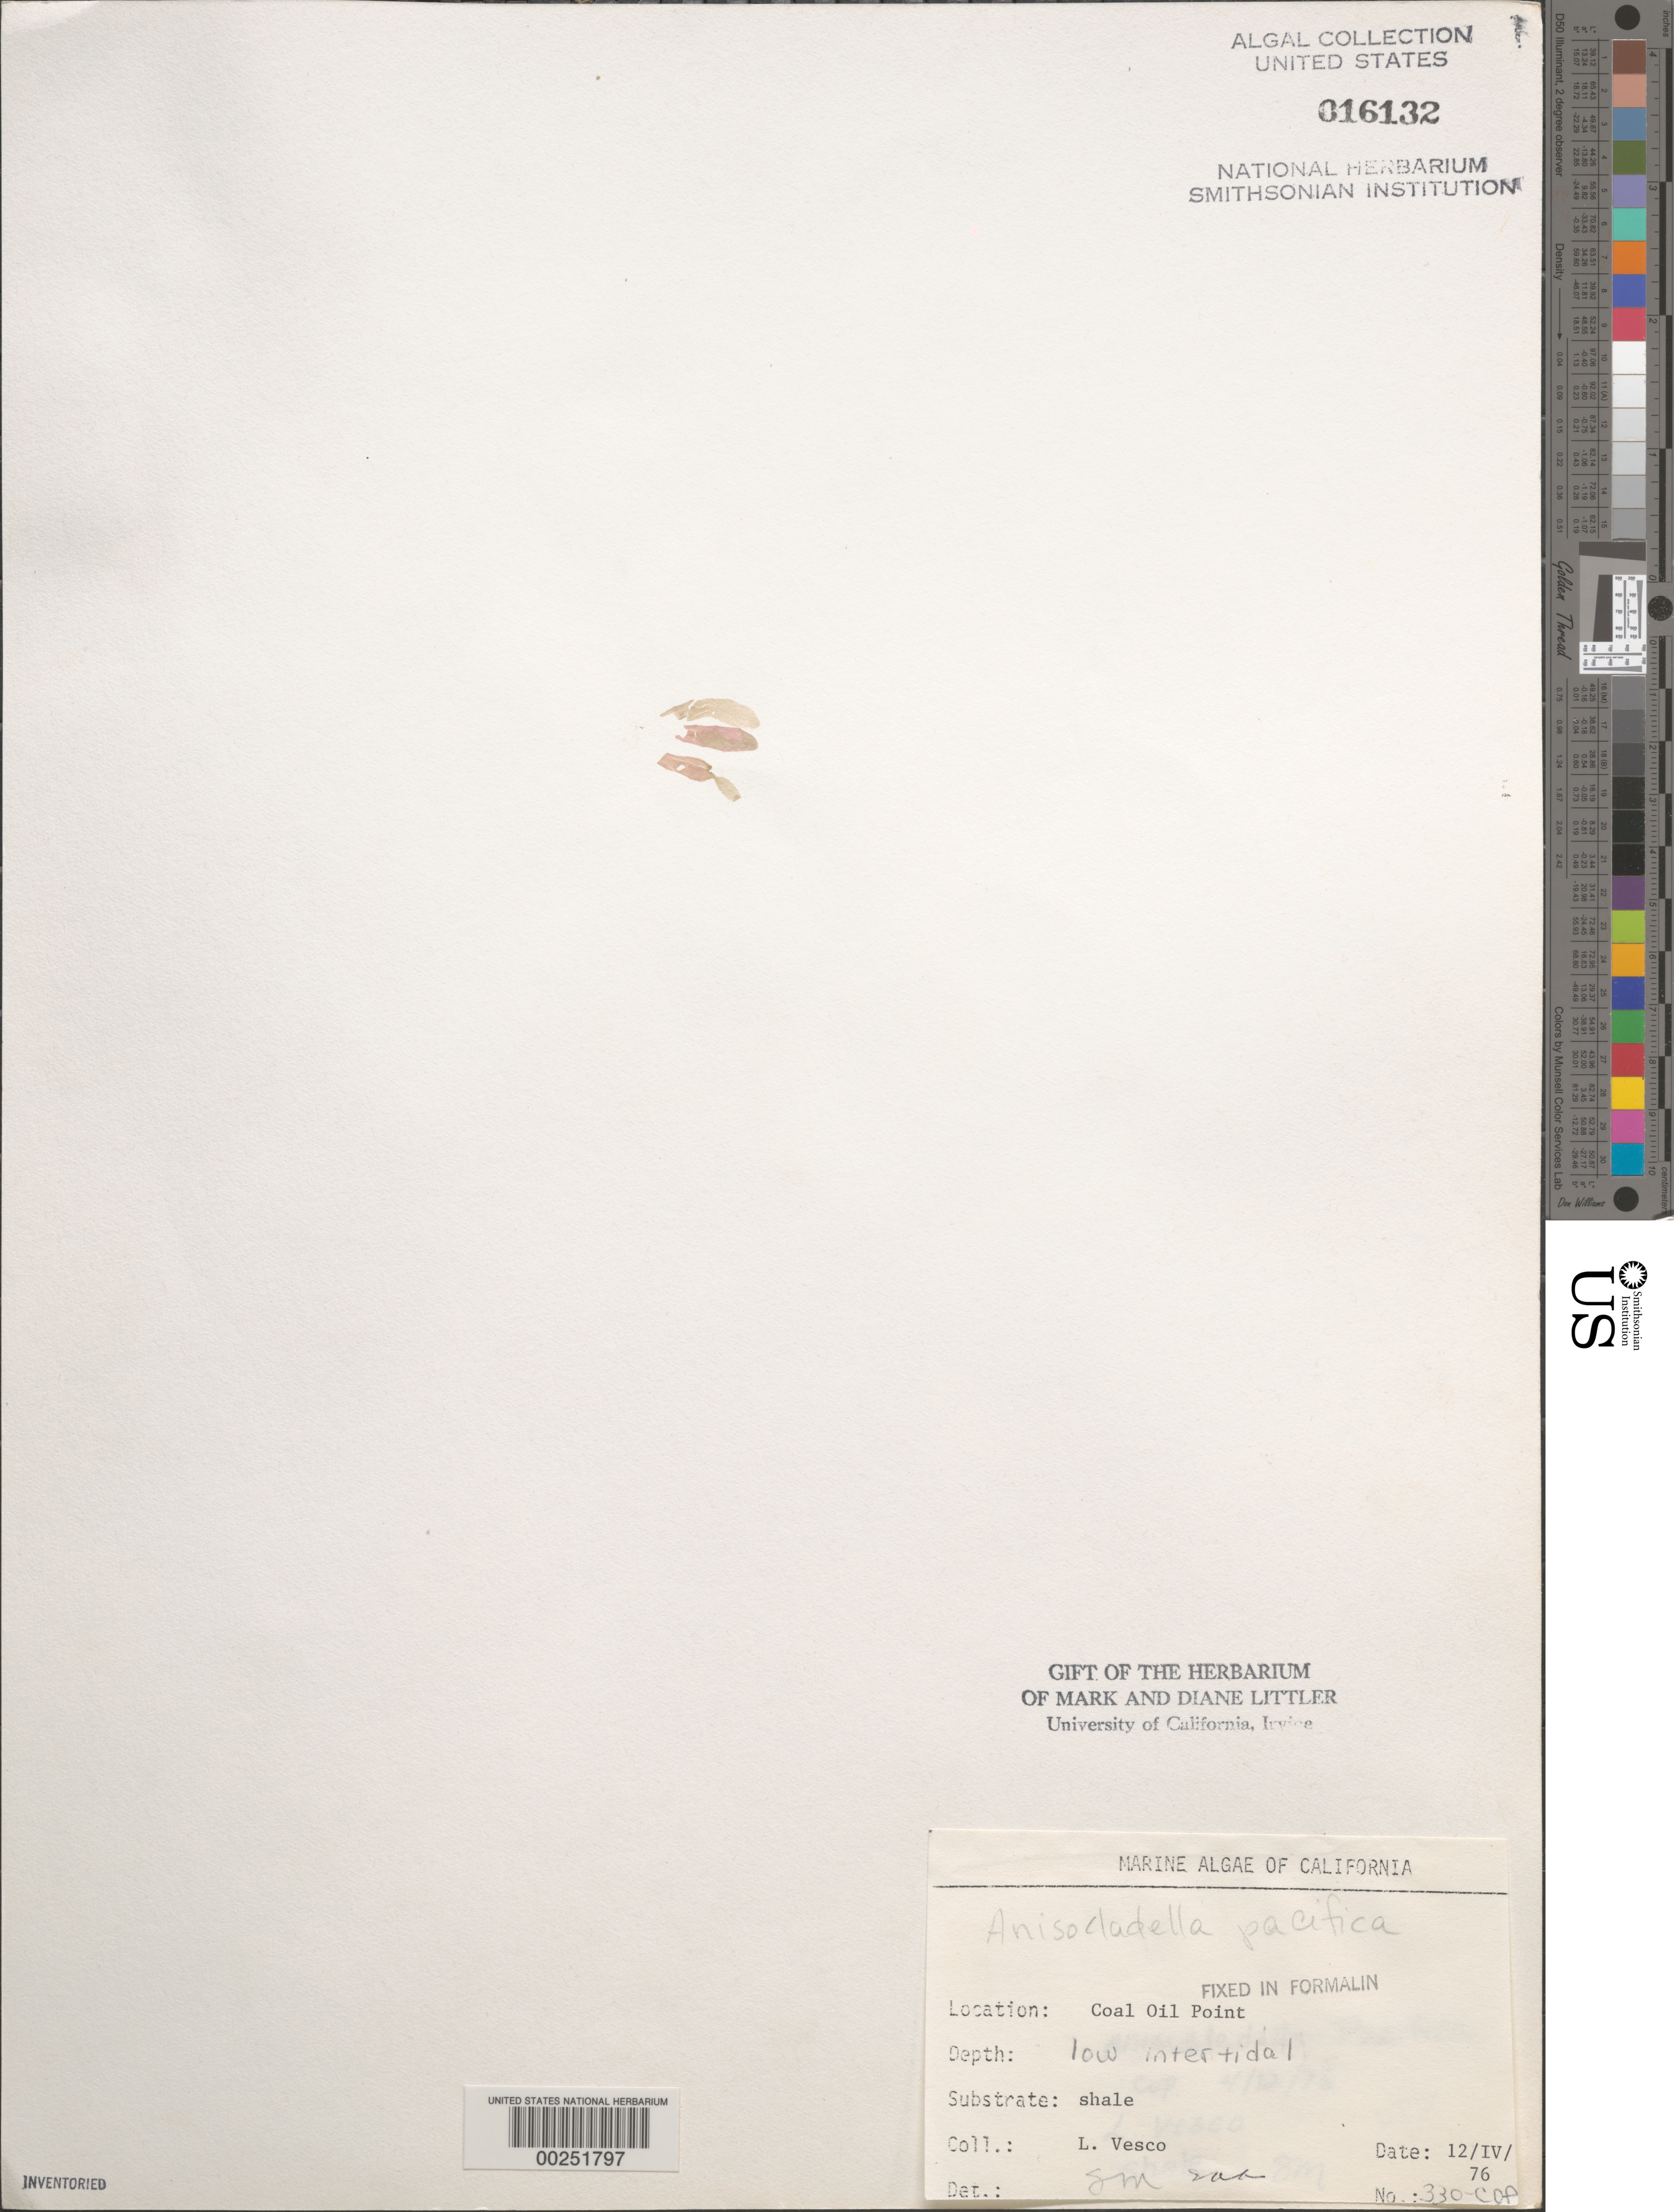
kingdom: Plantae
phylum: Rhodophyta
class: Florideophyceae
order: Ceramiales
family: Delesseriaceae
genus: Anisocladella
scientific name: Anisocladella pacifica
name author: Kylin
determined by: Murray, S. N.; Abbott, I. A.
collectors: L. Vesco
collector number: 330-cop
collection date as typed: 12 Apr 1976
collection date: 1976-04-12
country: United States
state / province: California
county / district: Santa Barbara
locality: Coal Oil Point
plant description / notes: BLM-SOCALBIGHT Rocky Intertidal Survey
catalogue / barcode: US 16132